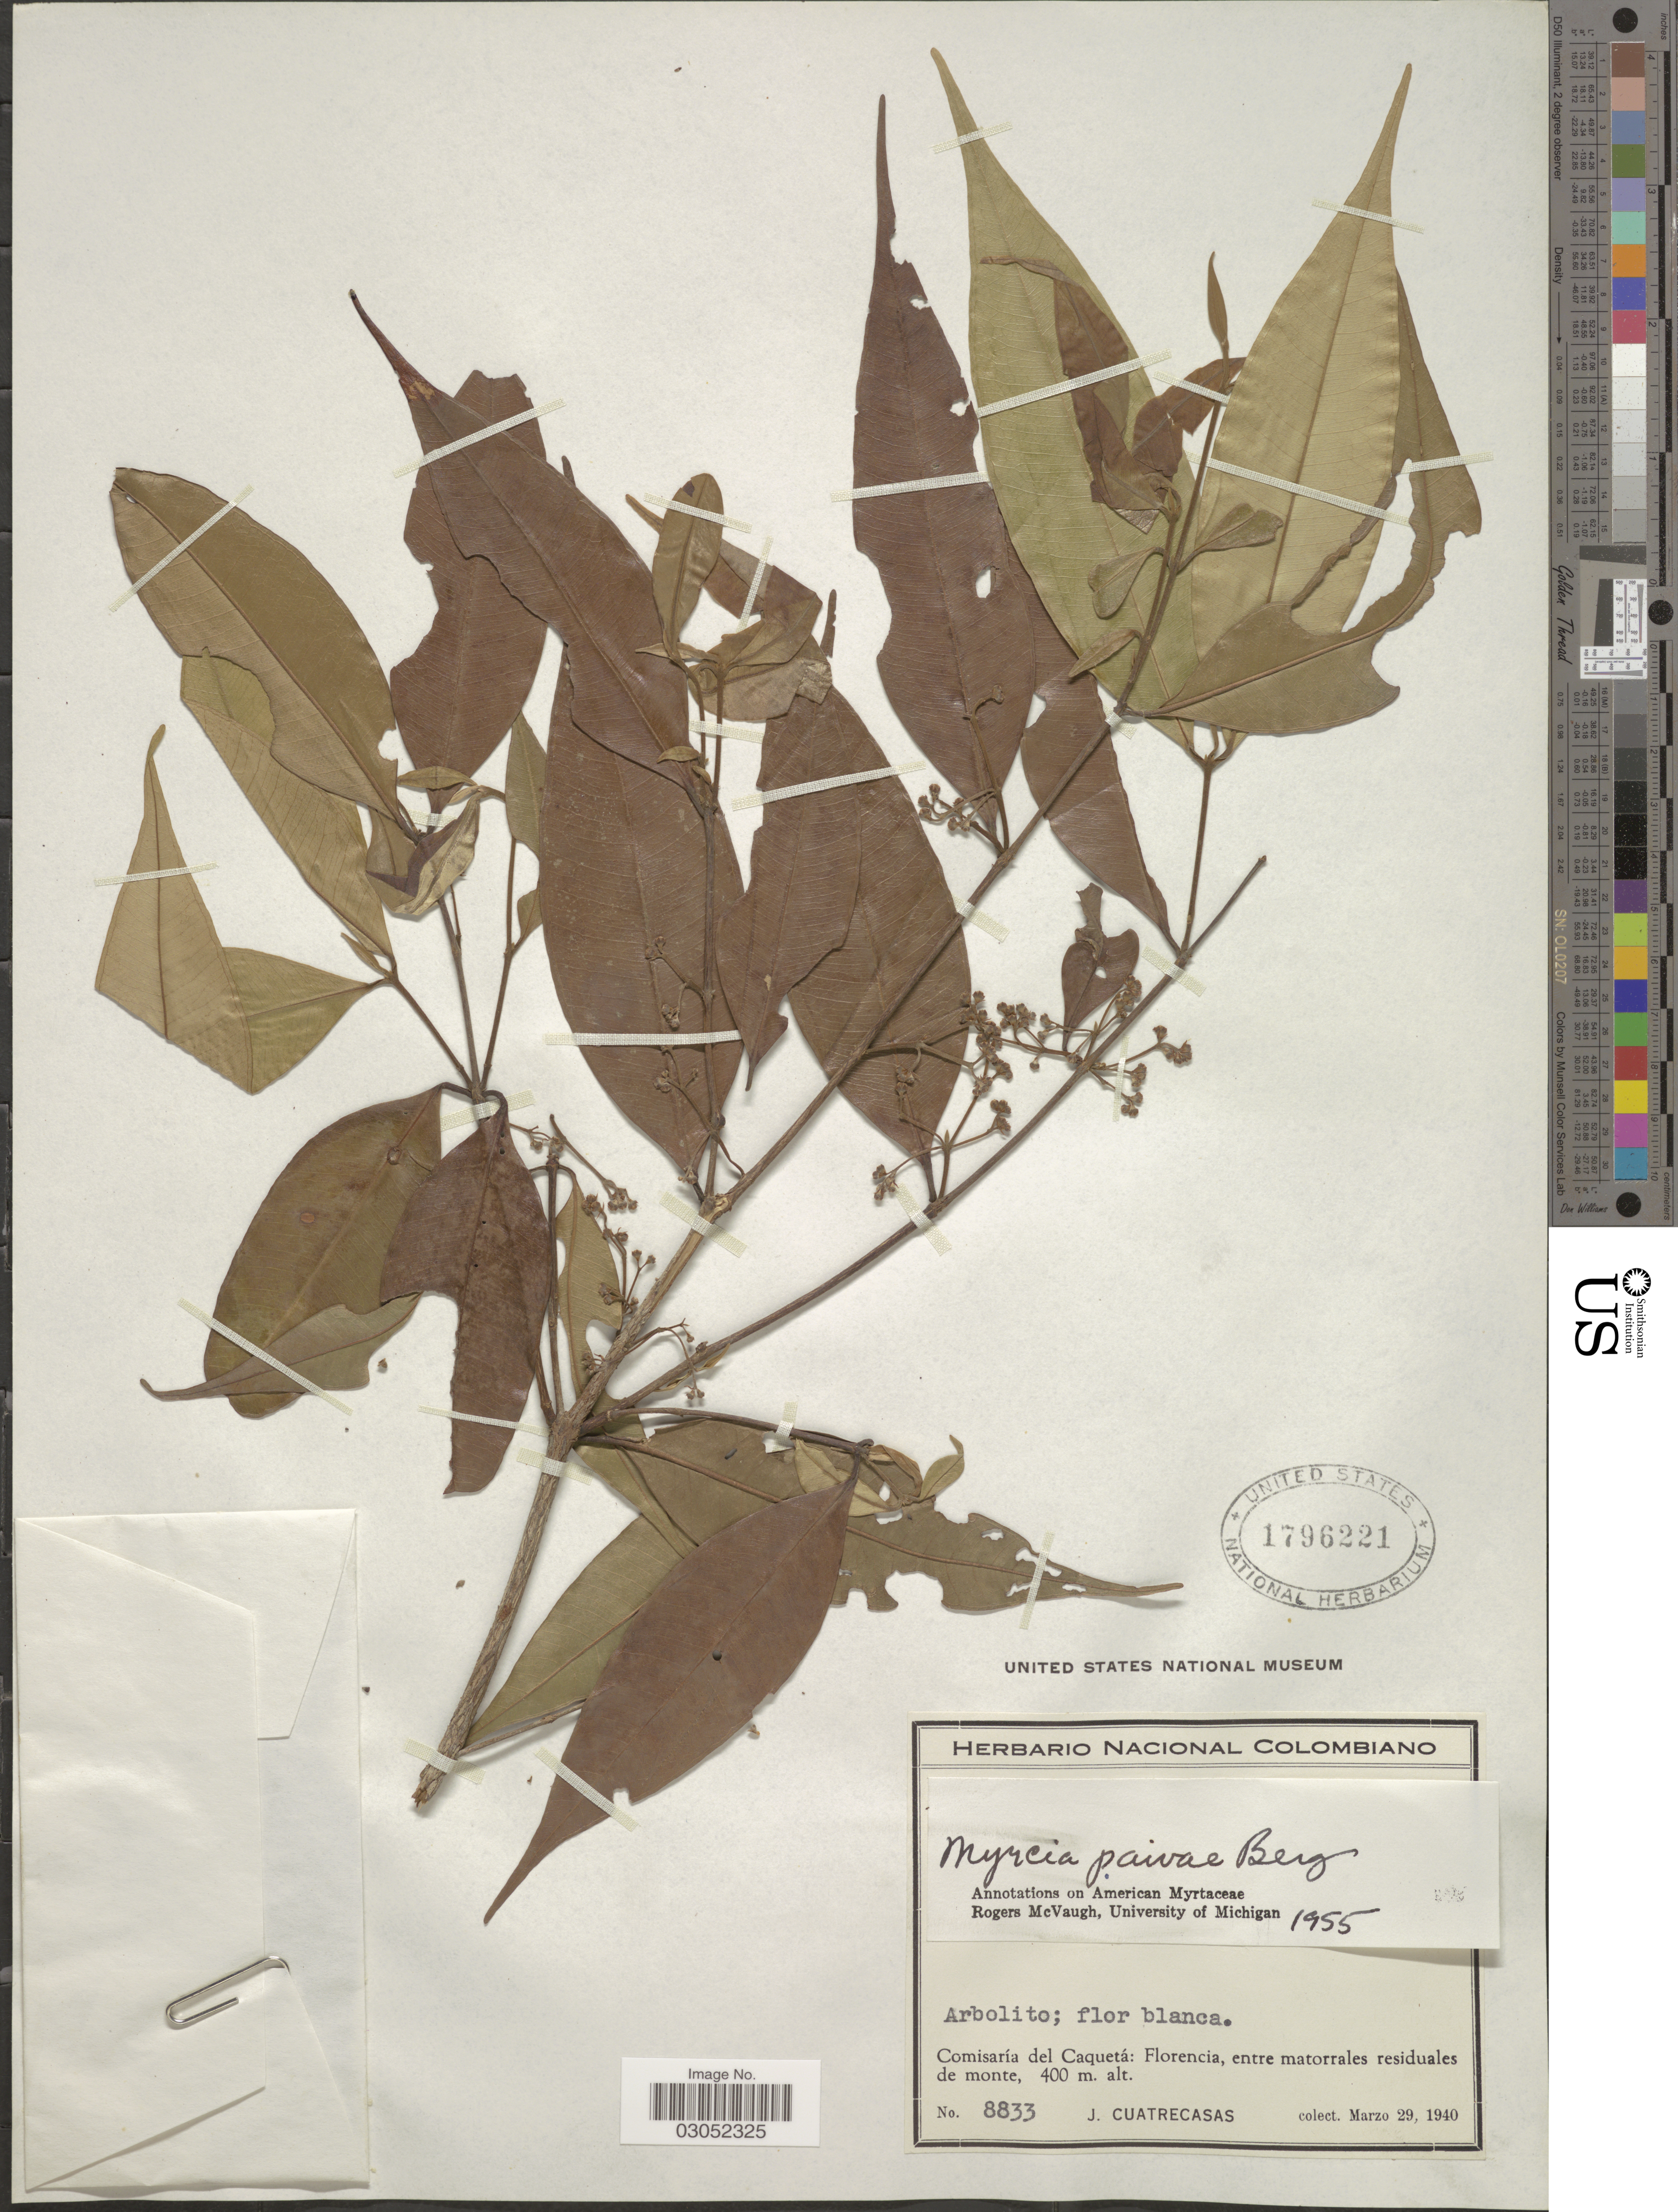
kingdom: Plantae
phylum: Tracheophyta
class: Magnoliopsida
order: Myrtales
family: Myrtaceae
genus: Myrcia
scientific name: Myrcia paivae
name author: O. Berg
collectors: J. Cuatrecasas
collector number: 8833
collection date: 1940-03-29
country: Colombia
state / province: Caquetá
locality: Comisaría del Caquetá: Florencia, entre matorrales residuales de monte.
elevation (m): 400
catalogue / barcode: US 1796221